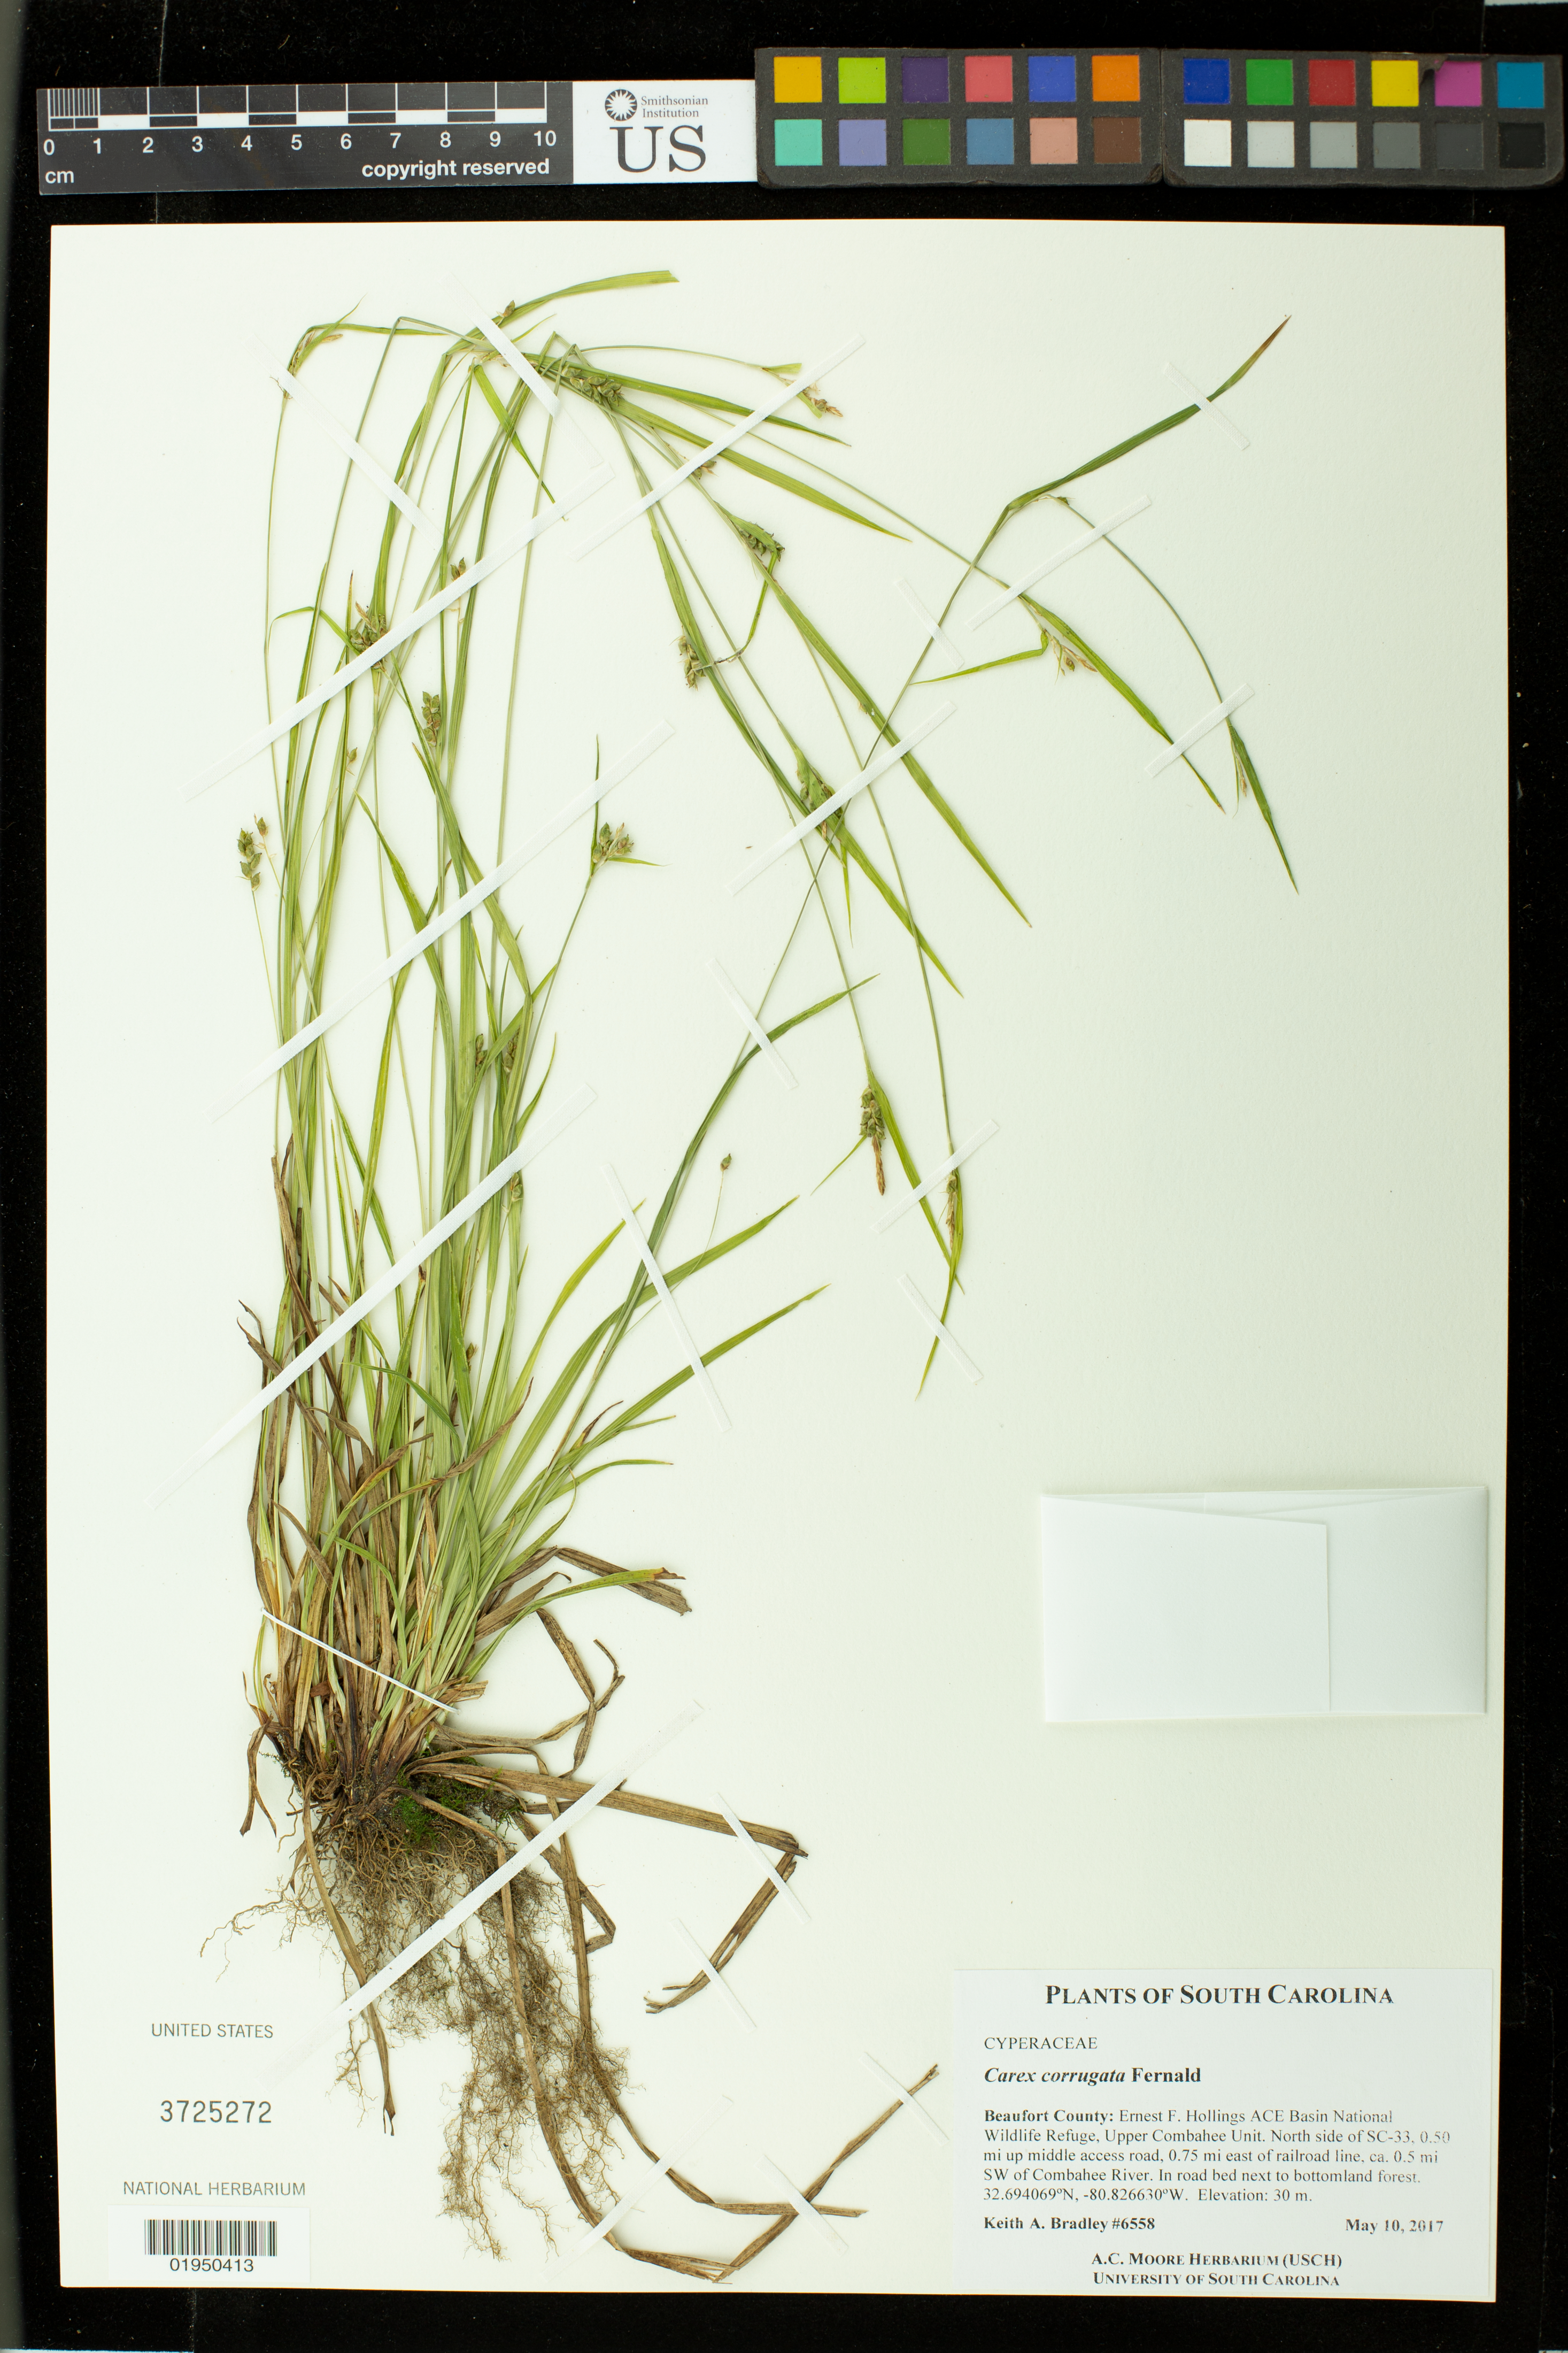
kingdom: Plantae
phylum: Tracheophyta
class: Liliopsida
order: Poales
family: Cyperaceae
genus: Carex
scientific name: Carex corrugata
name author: Fernald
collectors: K. Bradley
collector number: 6558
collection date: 2017-05-10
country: United States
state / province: South Carolina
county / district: Beaufort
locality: Ernest F, Hollings National Wildlife Refuge, Upper Combahee Unit. Northside of SC-33, 0.50 mi up middle access road, 0.75 mi east of railroad line, ca 0.5 mis SW of Combahee river. In road bed next to bottmland forest.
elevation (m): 30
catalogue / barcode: US 3725272